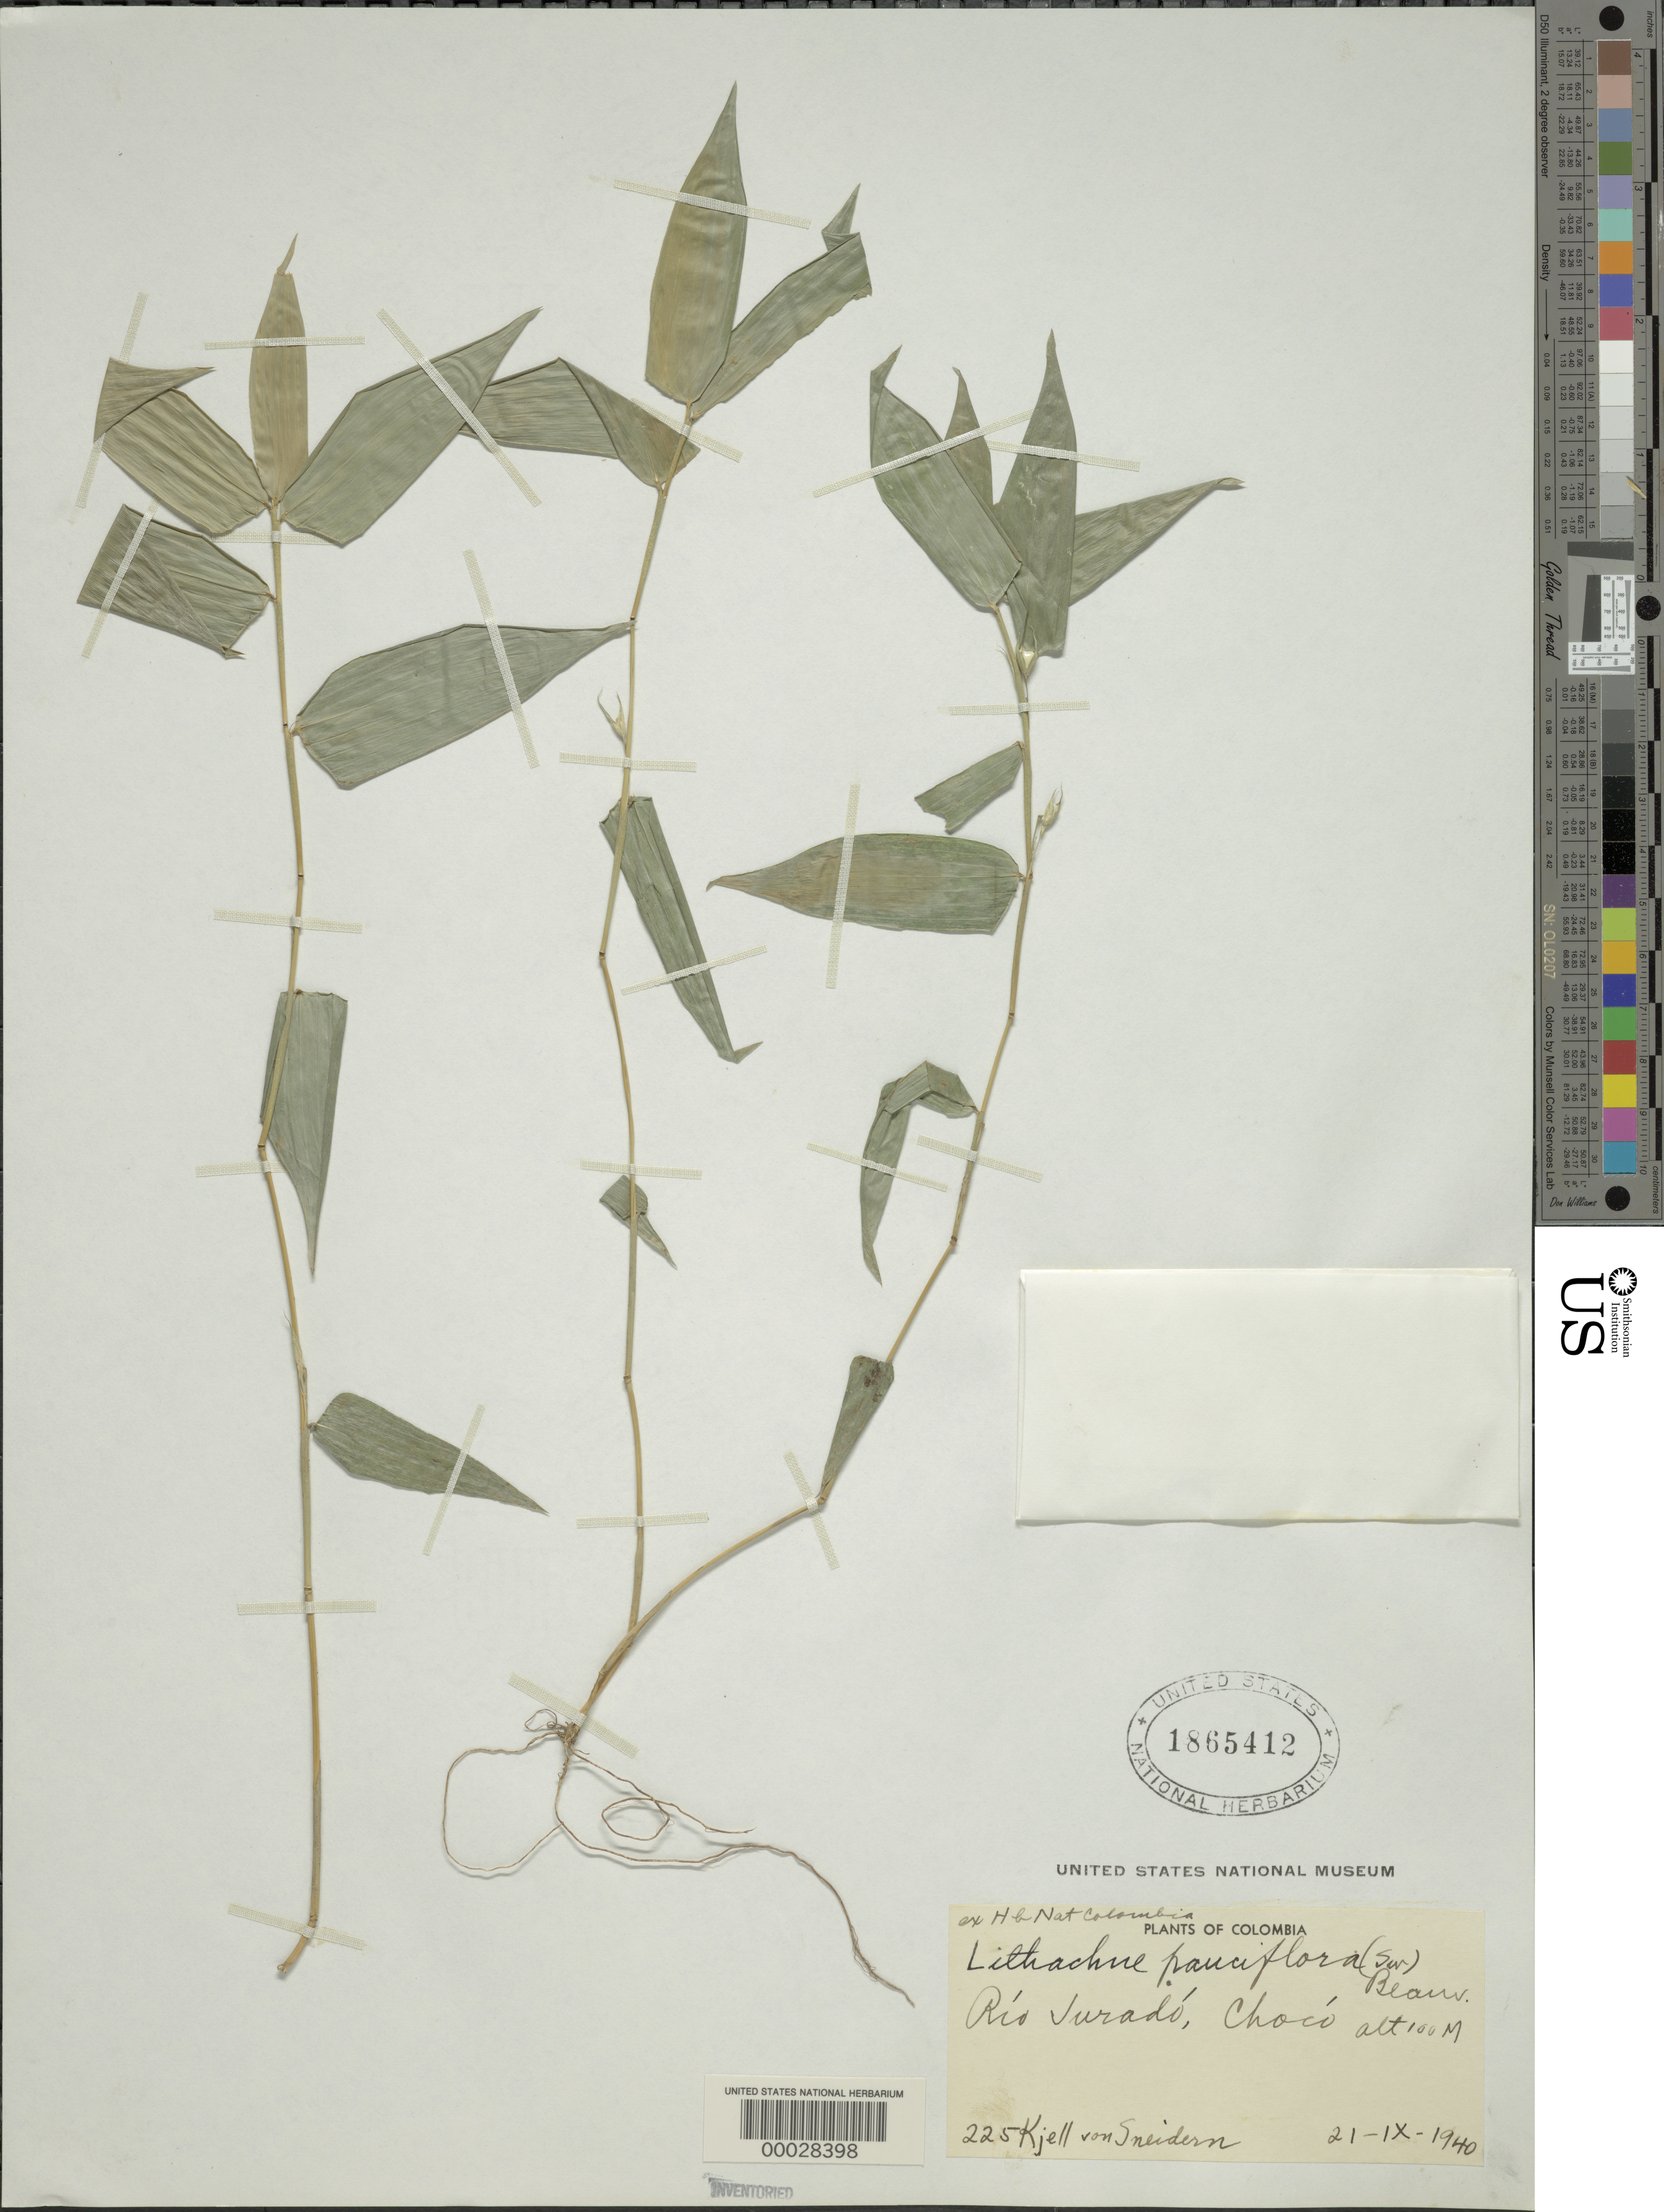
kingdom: Plantae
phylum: Tracheophyta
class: Liliopsida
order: Poales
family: Poaceae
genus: Lithachne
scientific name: Lithachne pauciflora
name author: (Sw.) P. Beauv.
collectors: K. von Sneidern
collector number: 225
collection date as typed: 21 Sep 1940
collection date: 1940-09-21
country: Colombia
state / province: Chocó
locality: Rio Jurado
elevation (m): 100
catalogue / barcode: US 1865412